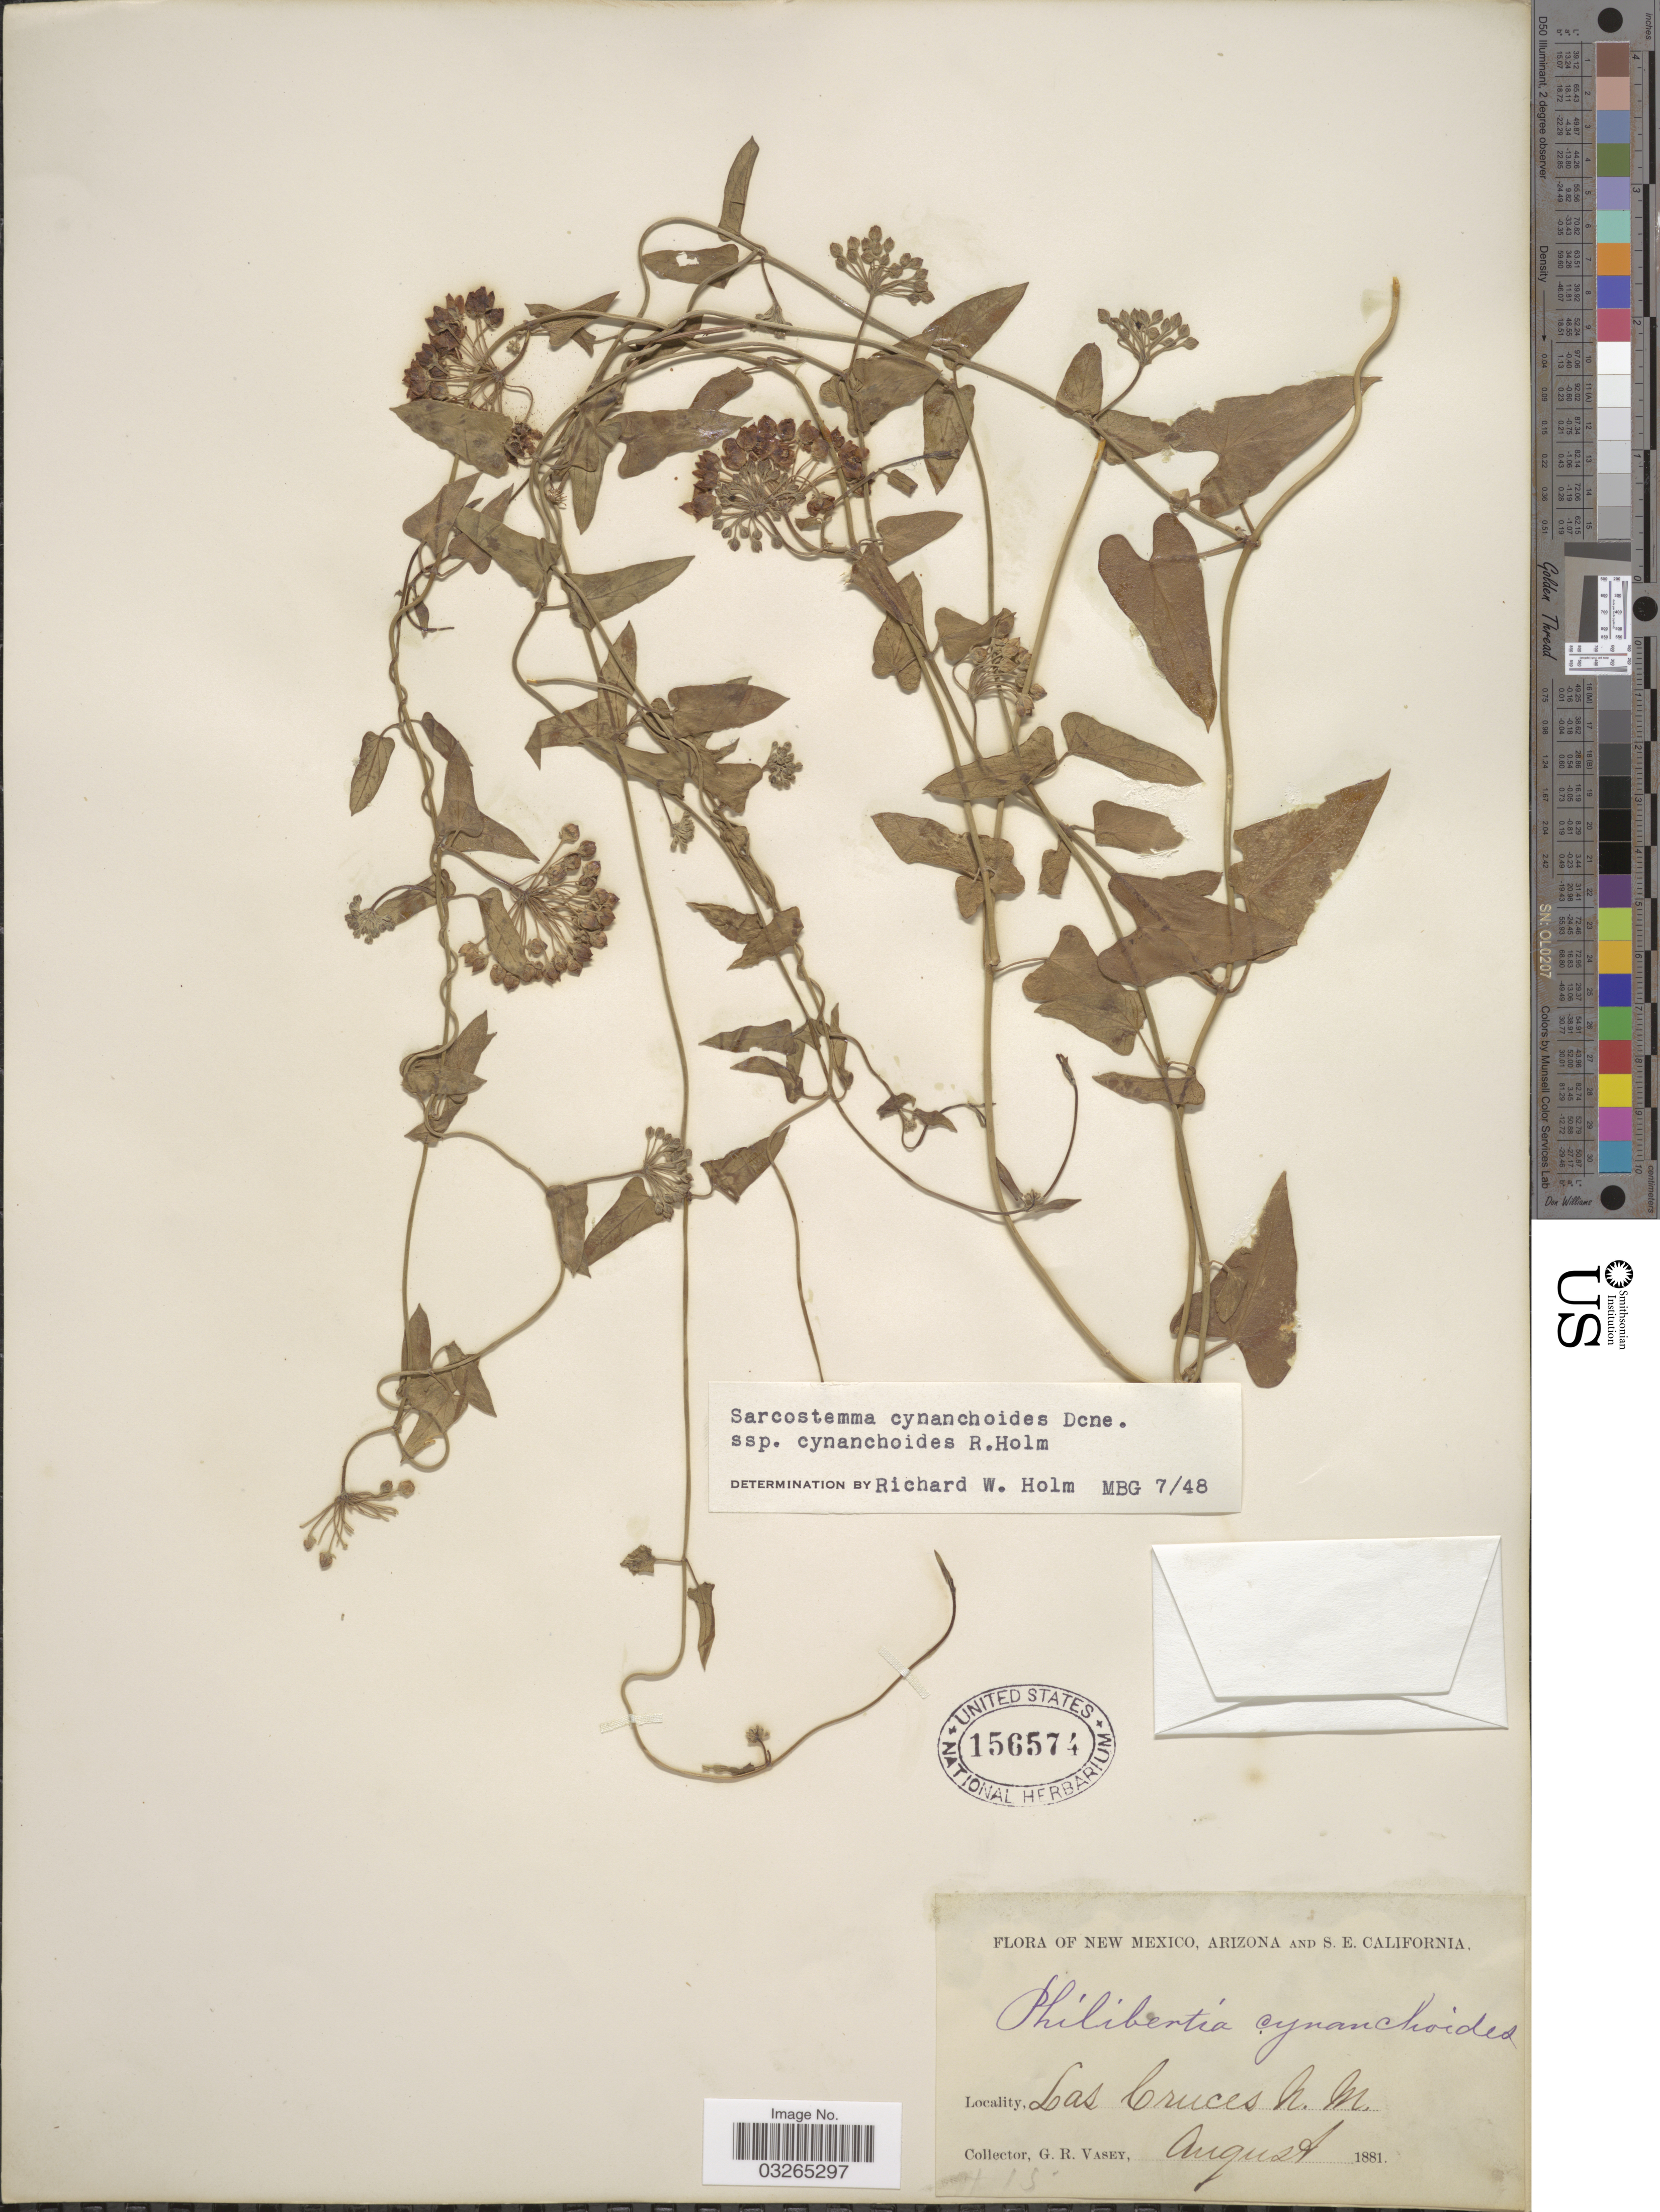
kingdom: Plantae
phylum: Tracheophyta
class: Magnoliopsida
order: Gentianales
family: Apocynaceae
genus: Sarcostemma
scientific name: Sarcostemma cynanchoides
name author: Decne.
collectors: G. R. Vasey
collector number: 415?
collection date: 1881-08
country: United States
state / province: New Mexico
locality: Las Cruces. N.M.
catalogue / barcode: US 156574